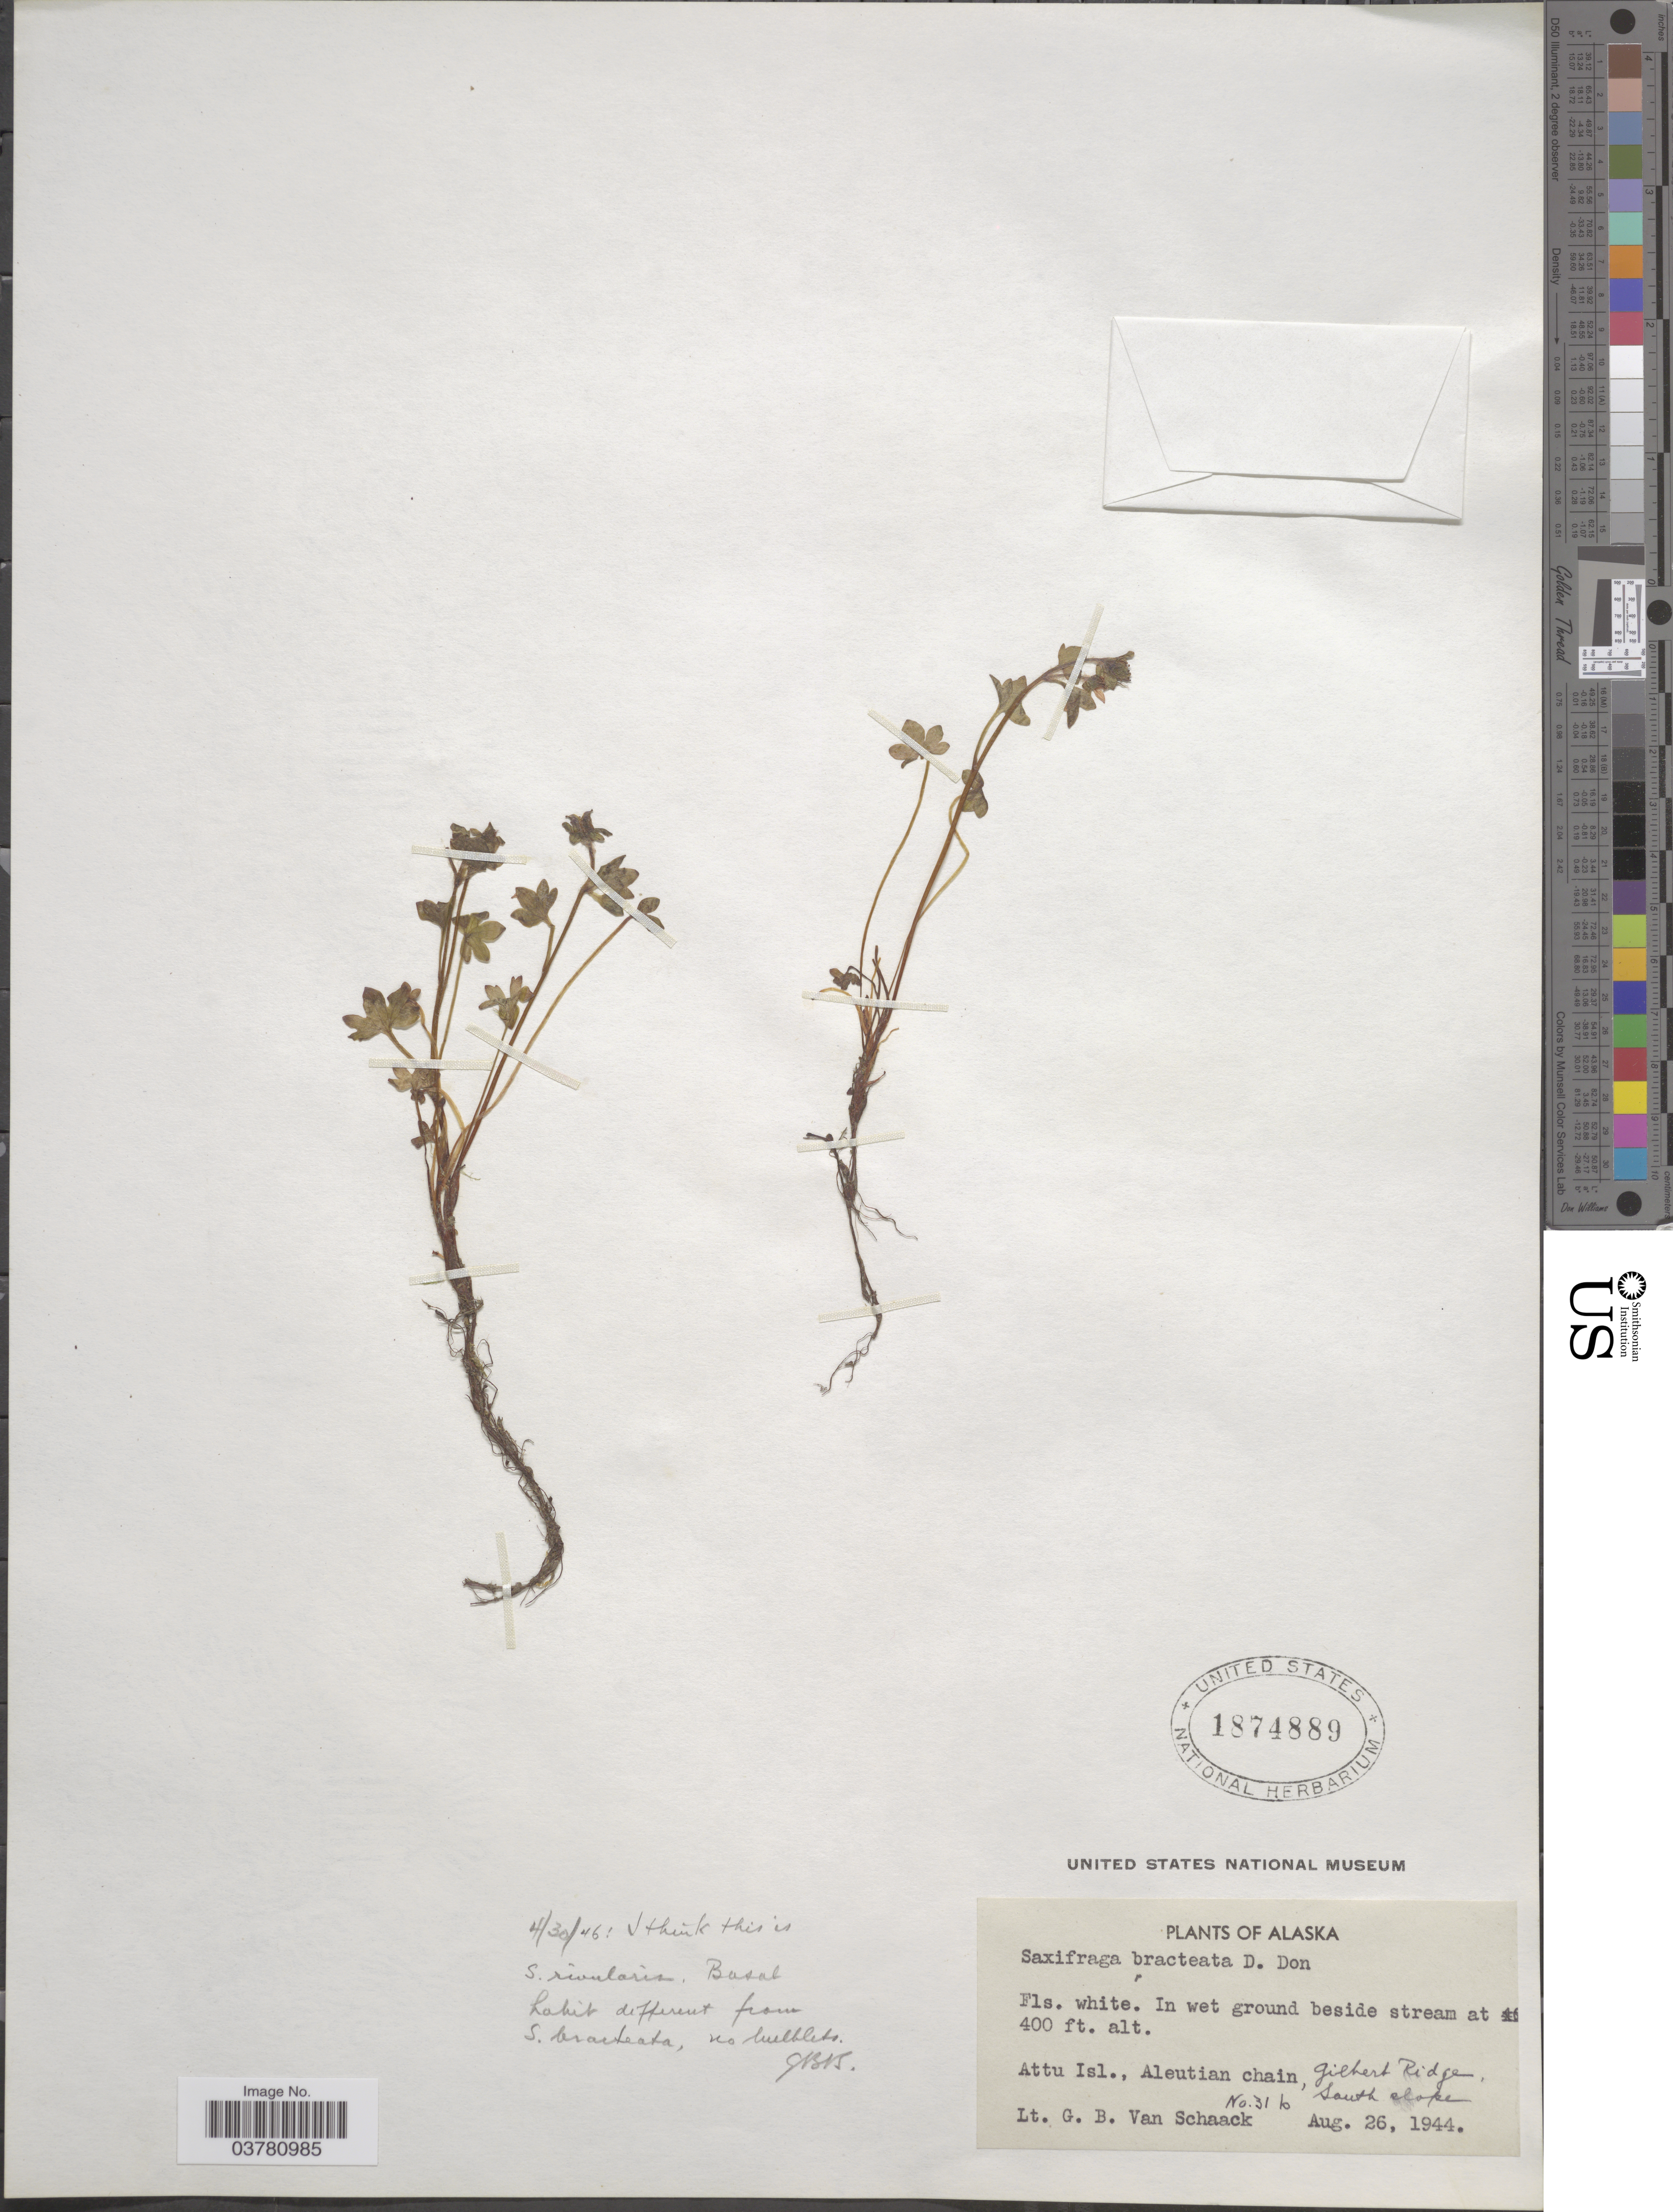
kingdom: Plantae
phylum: Tracheophyta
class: Magnoliopsida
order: Saxifragales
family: Saxifragaceae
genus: Saxifraga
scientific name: Saxifraga rivularis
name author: L.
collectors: G. Van Schaack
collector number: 31b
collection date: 1944-08-26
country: United States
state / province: Alaska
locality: In wet ground beside stream. Attu Isl., Aleutian chain, Gilbert Ridge, South slope.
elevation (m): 122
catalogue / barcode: US 1874889